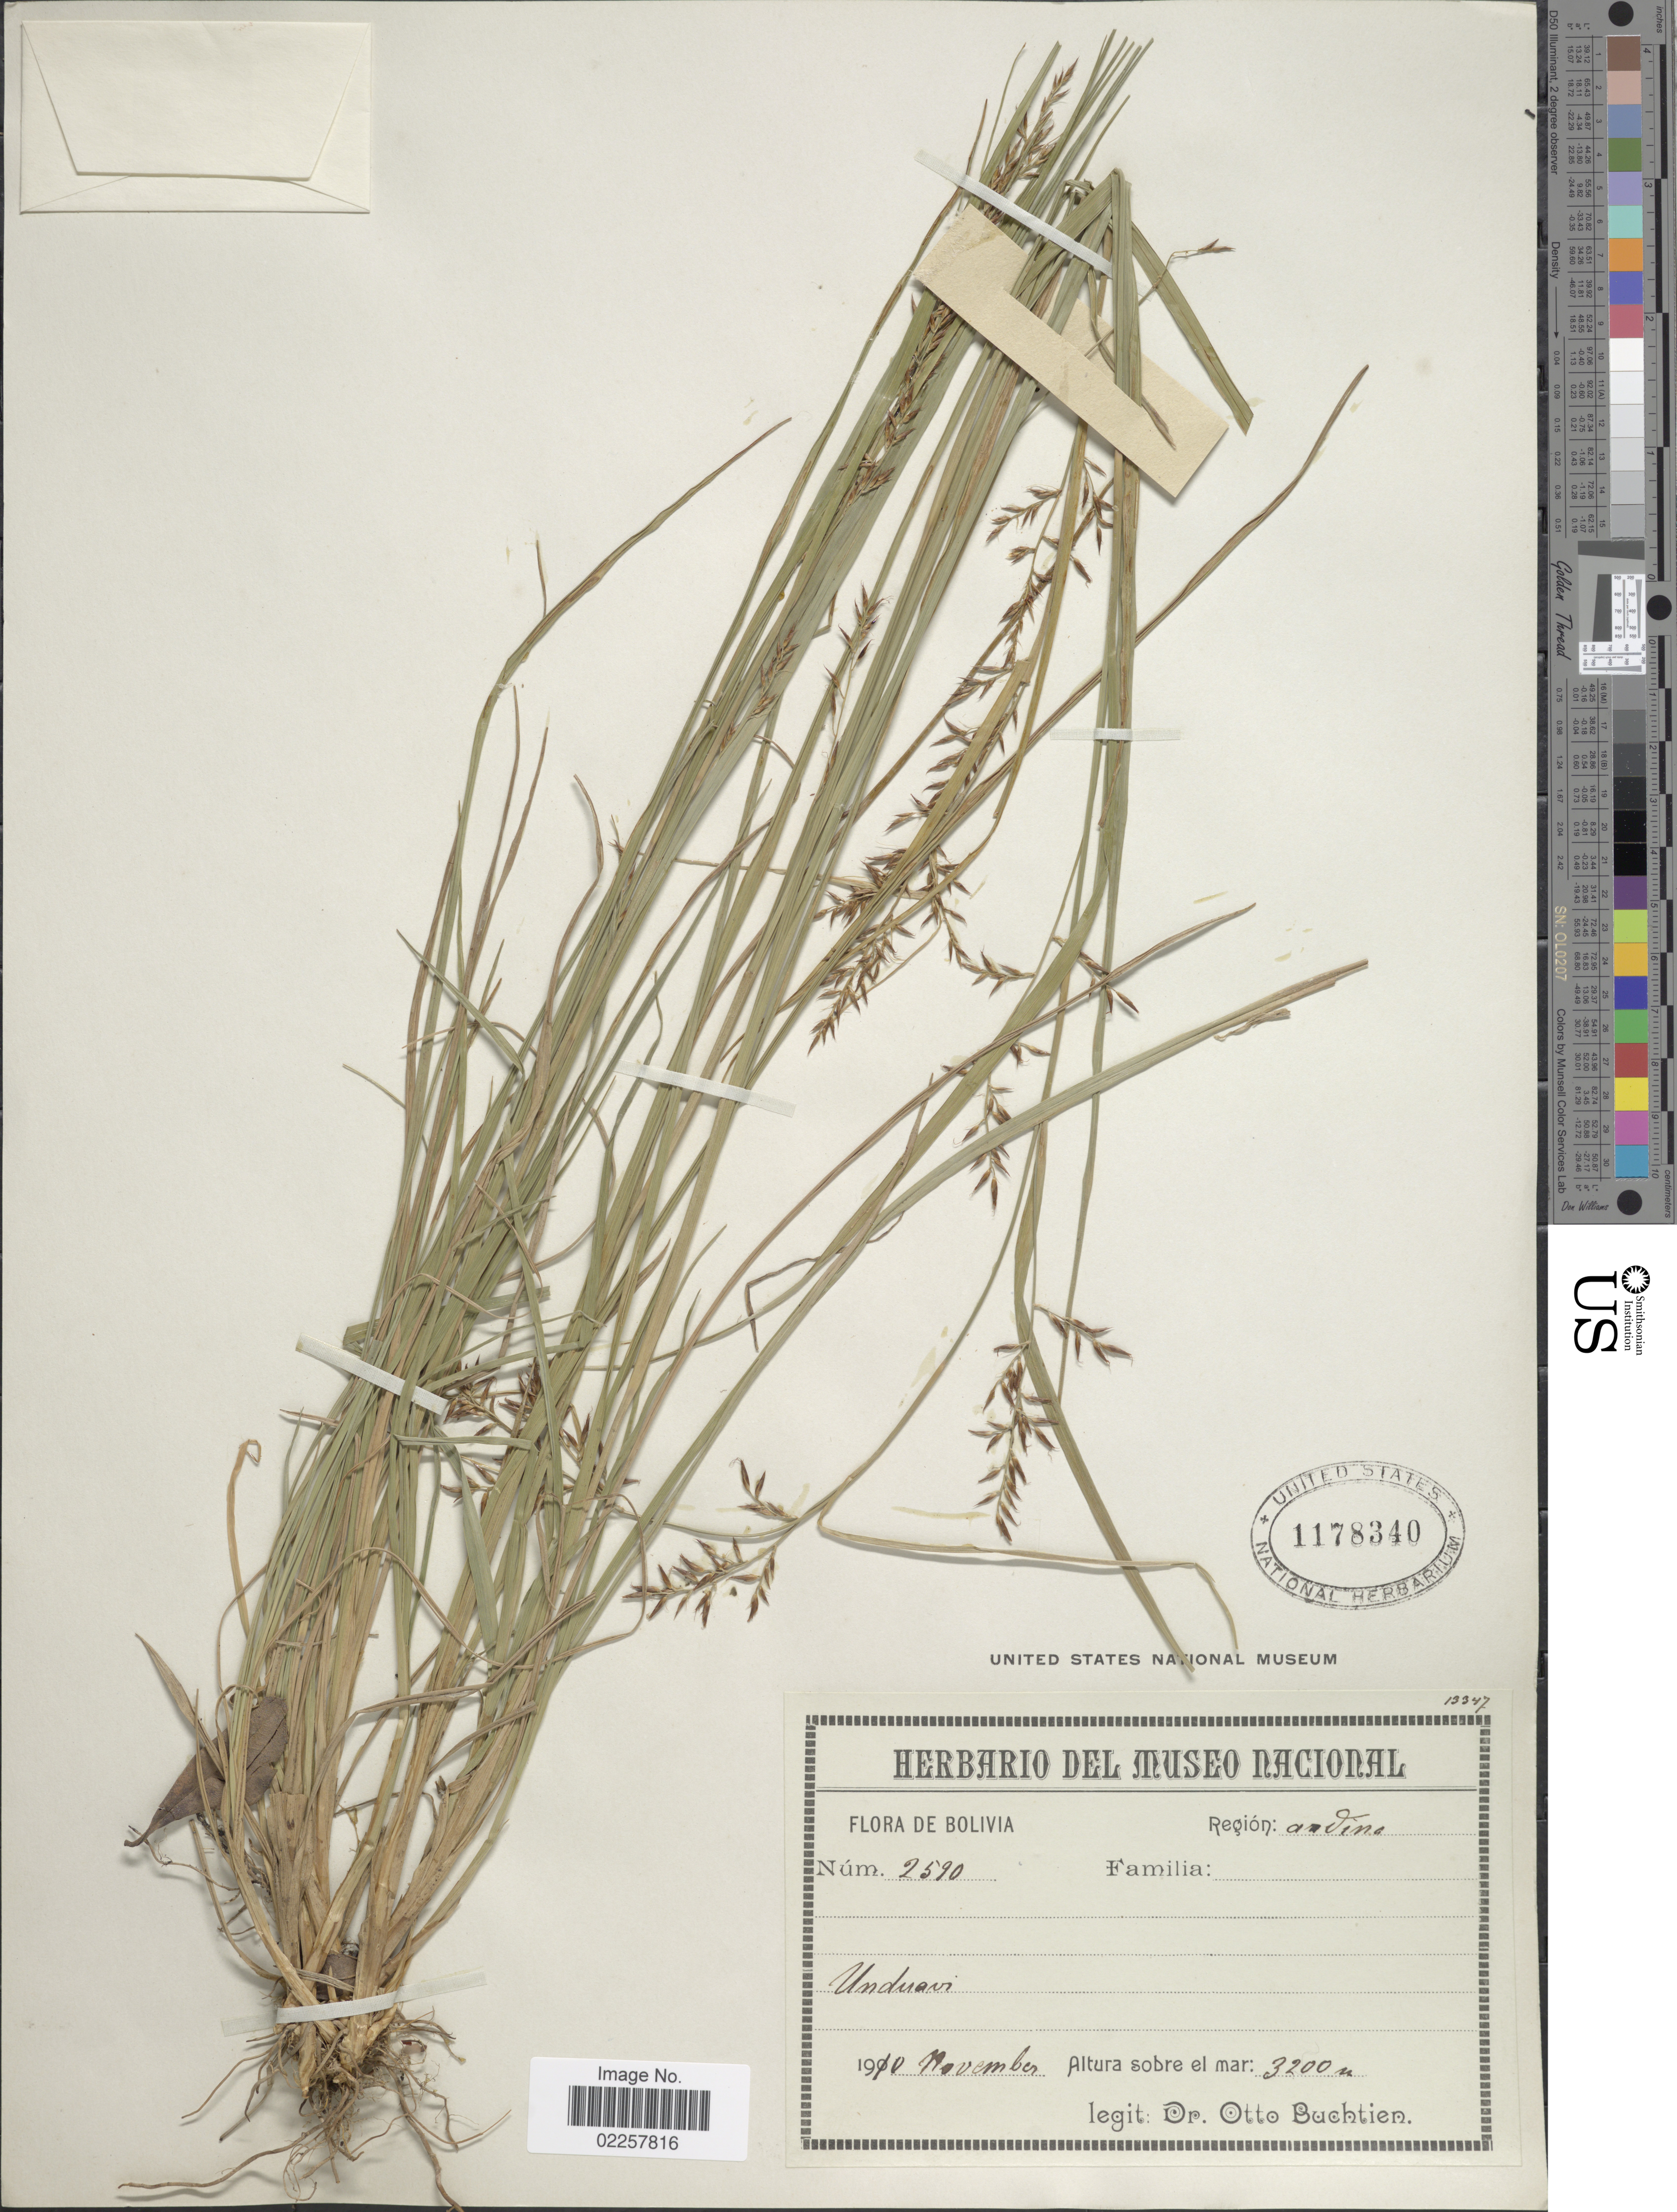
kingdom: Plantae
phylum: Tracheophyta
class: Liliopsida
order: Poales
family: Cyperaceae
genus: Rhynchospora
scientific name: Rhynchospora sp.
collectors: O. Buchtien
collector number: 2590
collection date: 1910-11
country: Bolivia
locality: Unduavi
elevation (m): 3200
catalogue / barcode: US 1178340